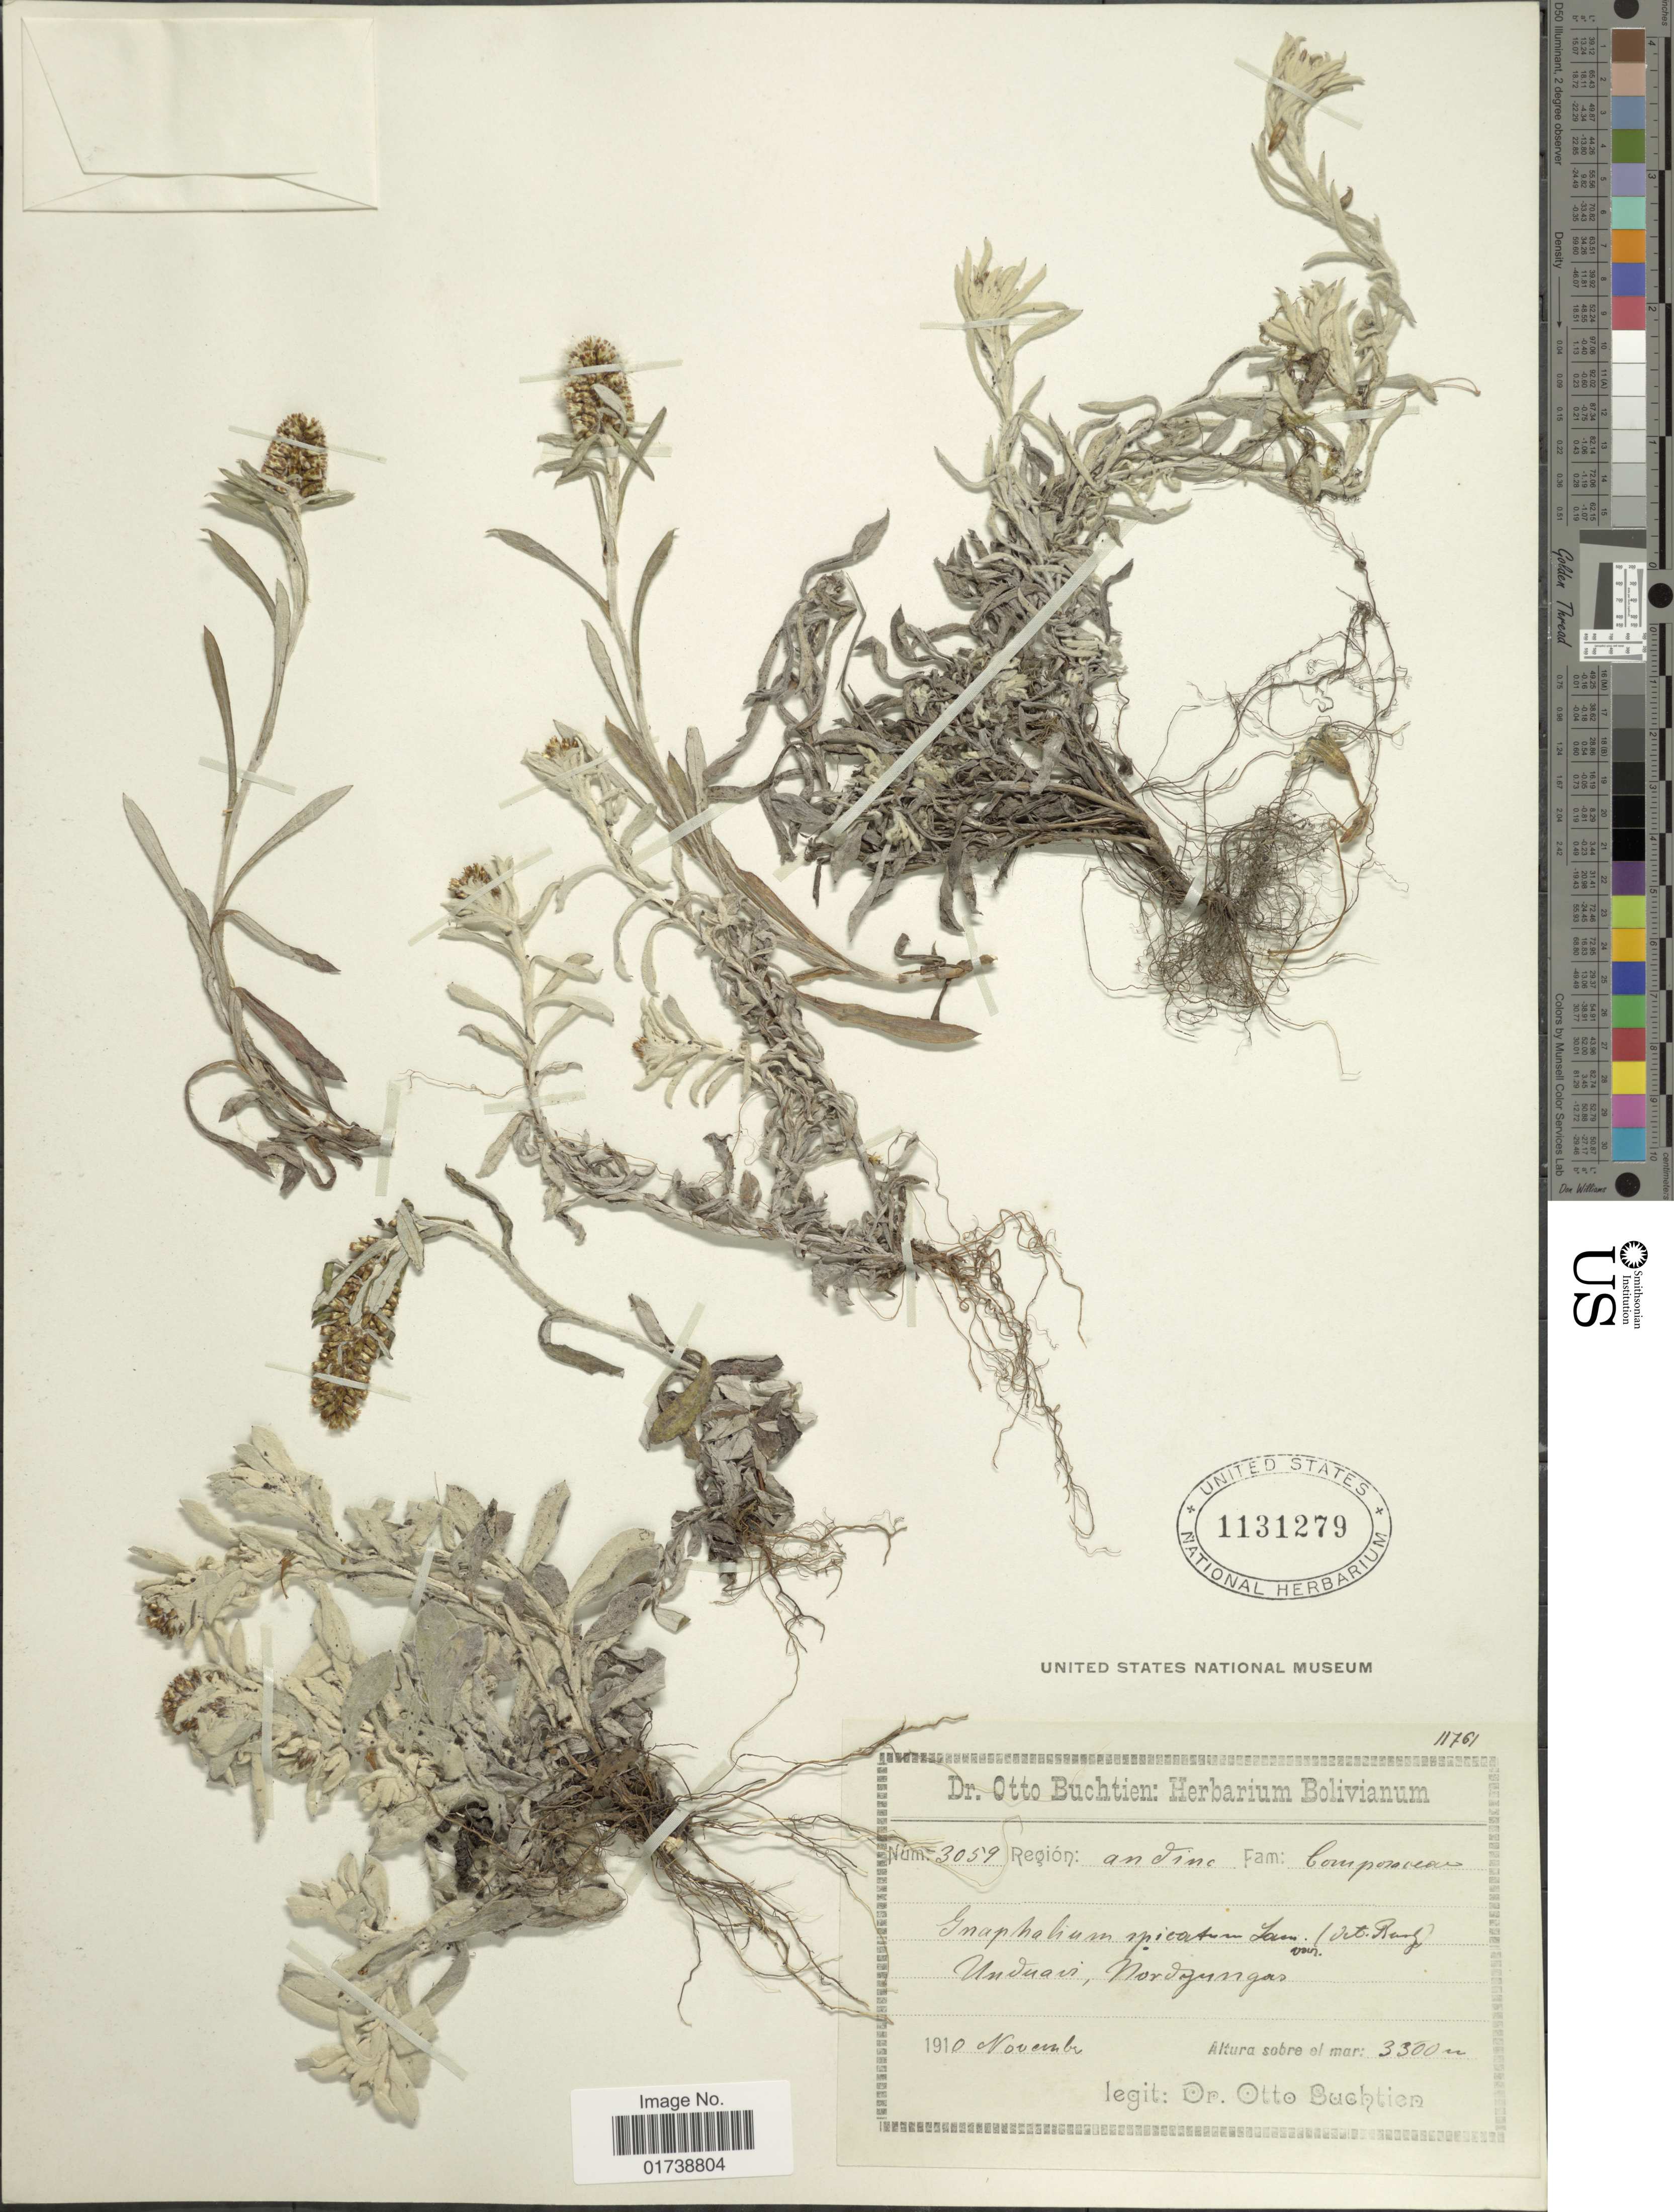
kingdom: Plantae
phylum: Tracheophyta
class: Magnoliopsida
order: Asterales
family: Asteraceae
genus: Gamochaeta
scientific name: Gamochaeta spicata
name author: (Lam.) Cabrera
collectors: O. Buchtien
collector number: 3059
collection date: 1910-11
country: Bolivia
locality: Unduavi, Nordyungas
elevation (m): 3300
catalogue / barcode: US 1131279